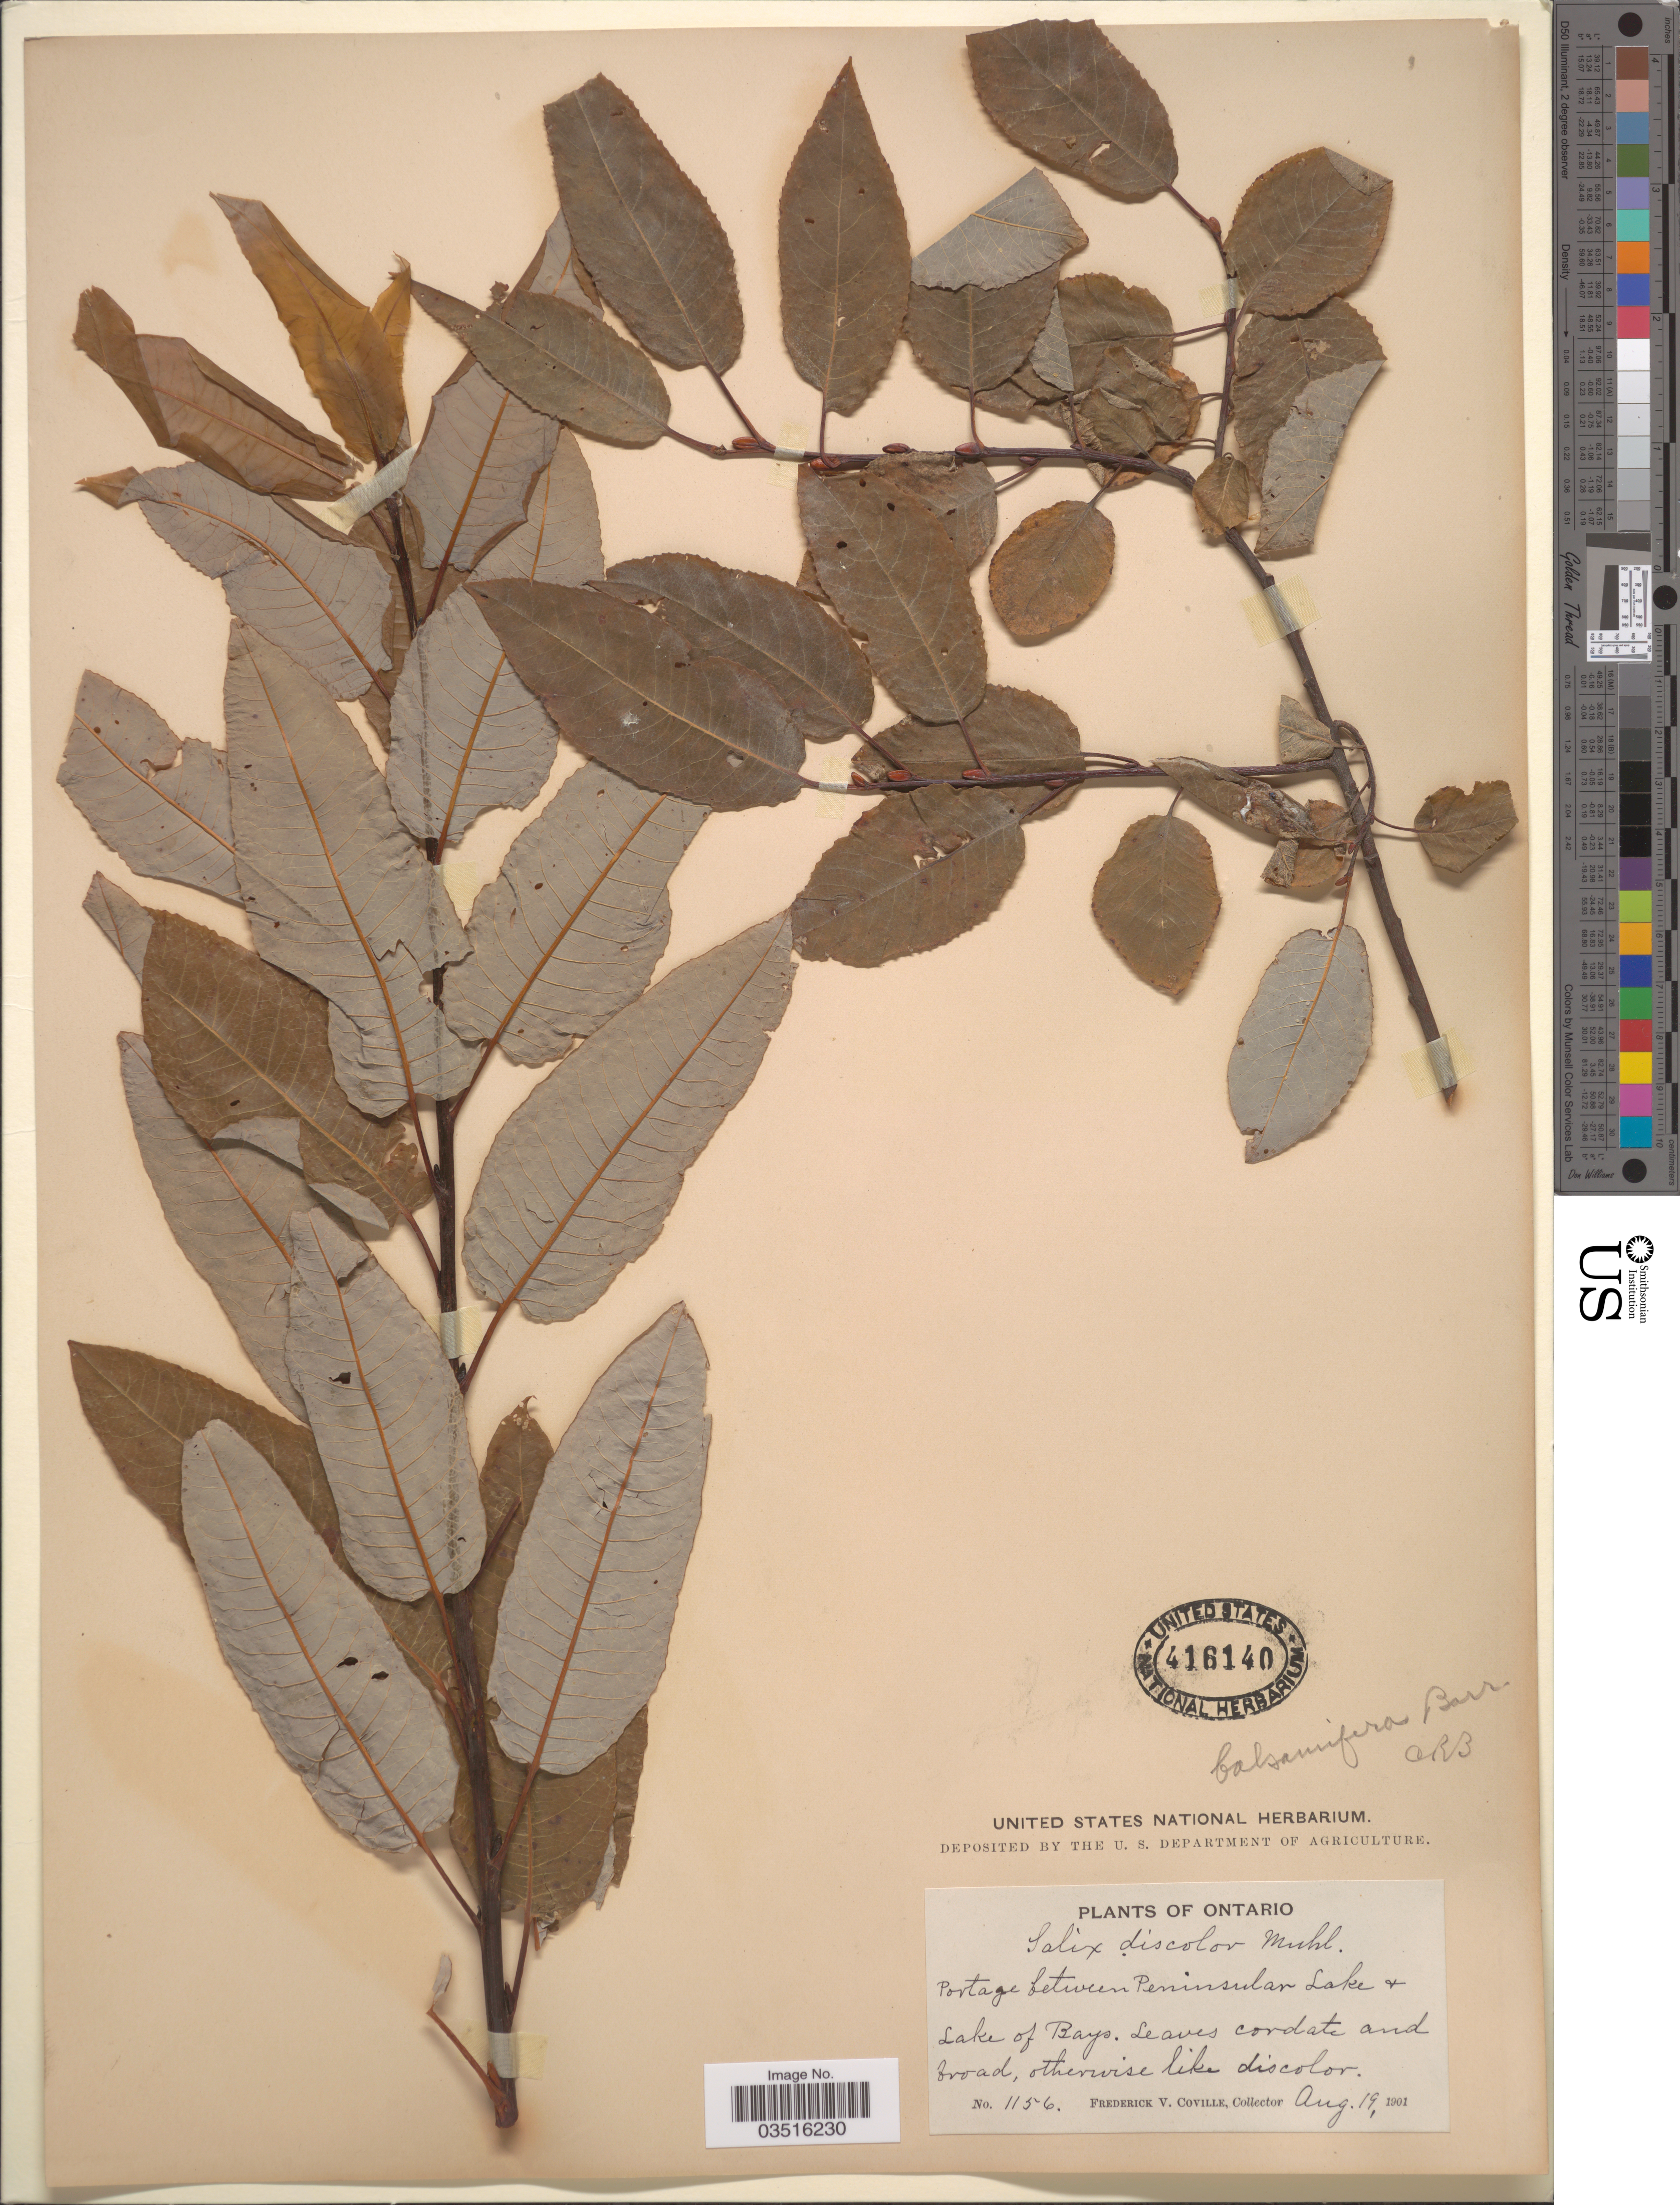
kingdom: Plantae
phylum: Tracheophyta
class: Magnoliopsida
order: Malpighiales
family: Salicaceae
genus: Salix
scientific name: Salix pyrifolia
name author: Ledeb.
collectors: F. V. Coville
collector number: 1156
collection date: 1901-08-19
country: Canada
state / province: Ontario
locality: Portage between Peninsular Lake & Lake of Bays.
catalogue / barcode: US 416140